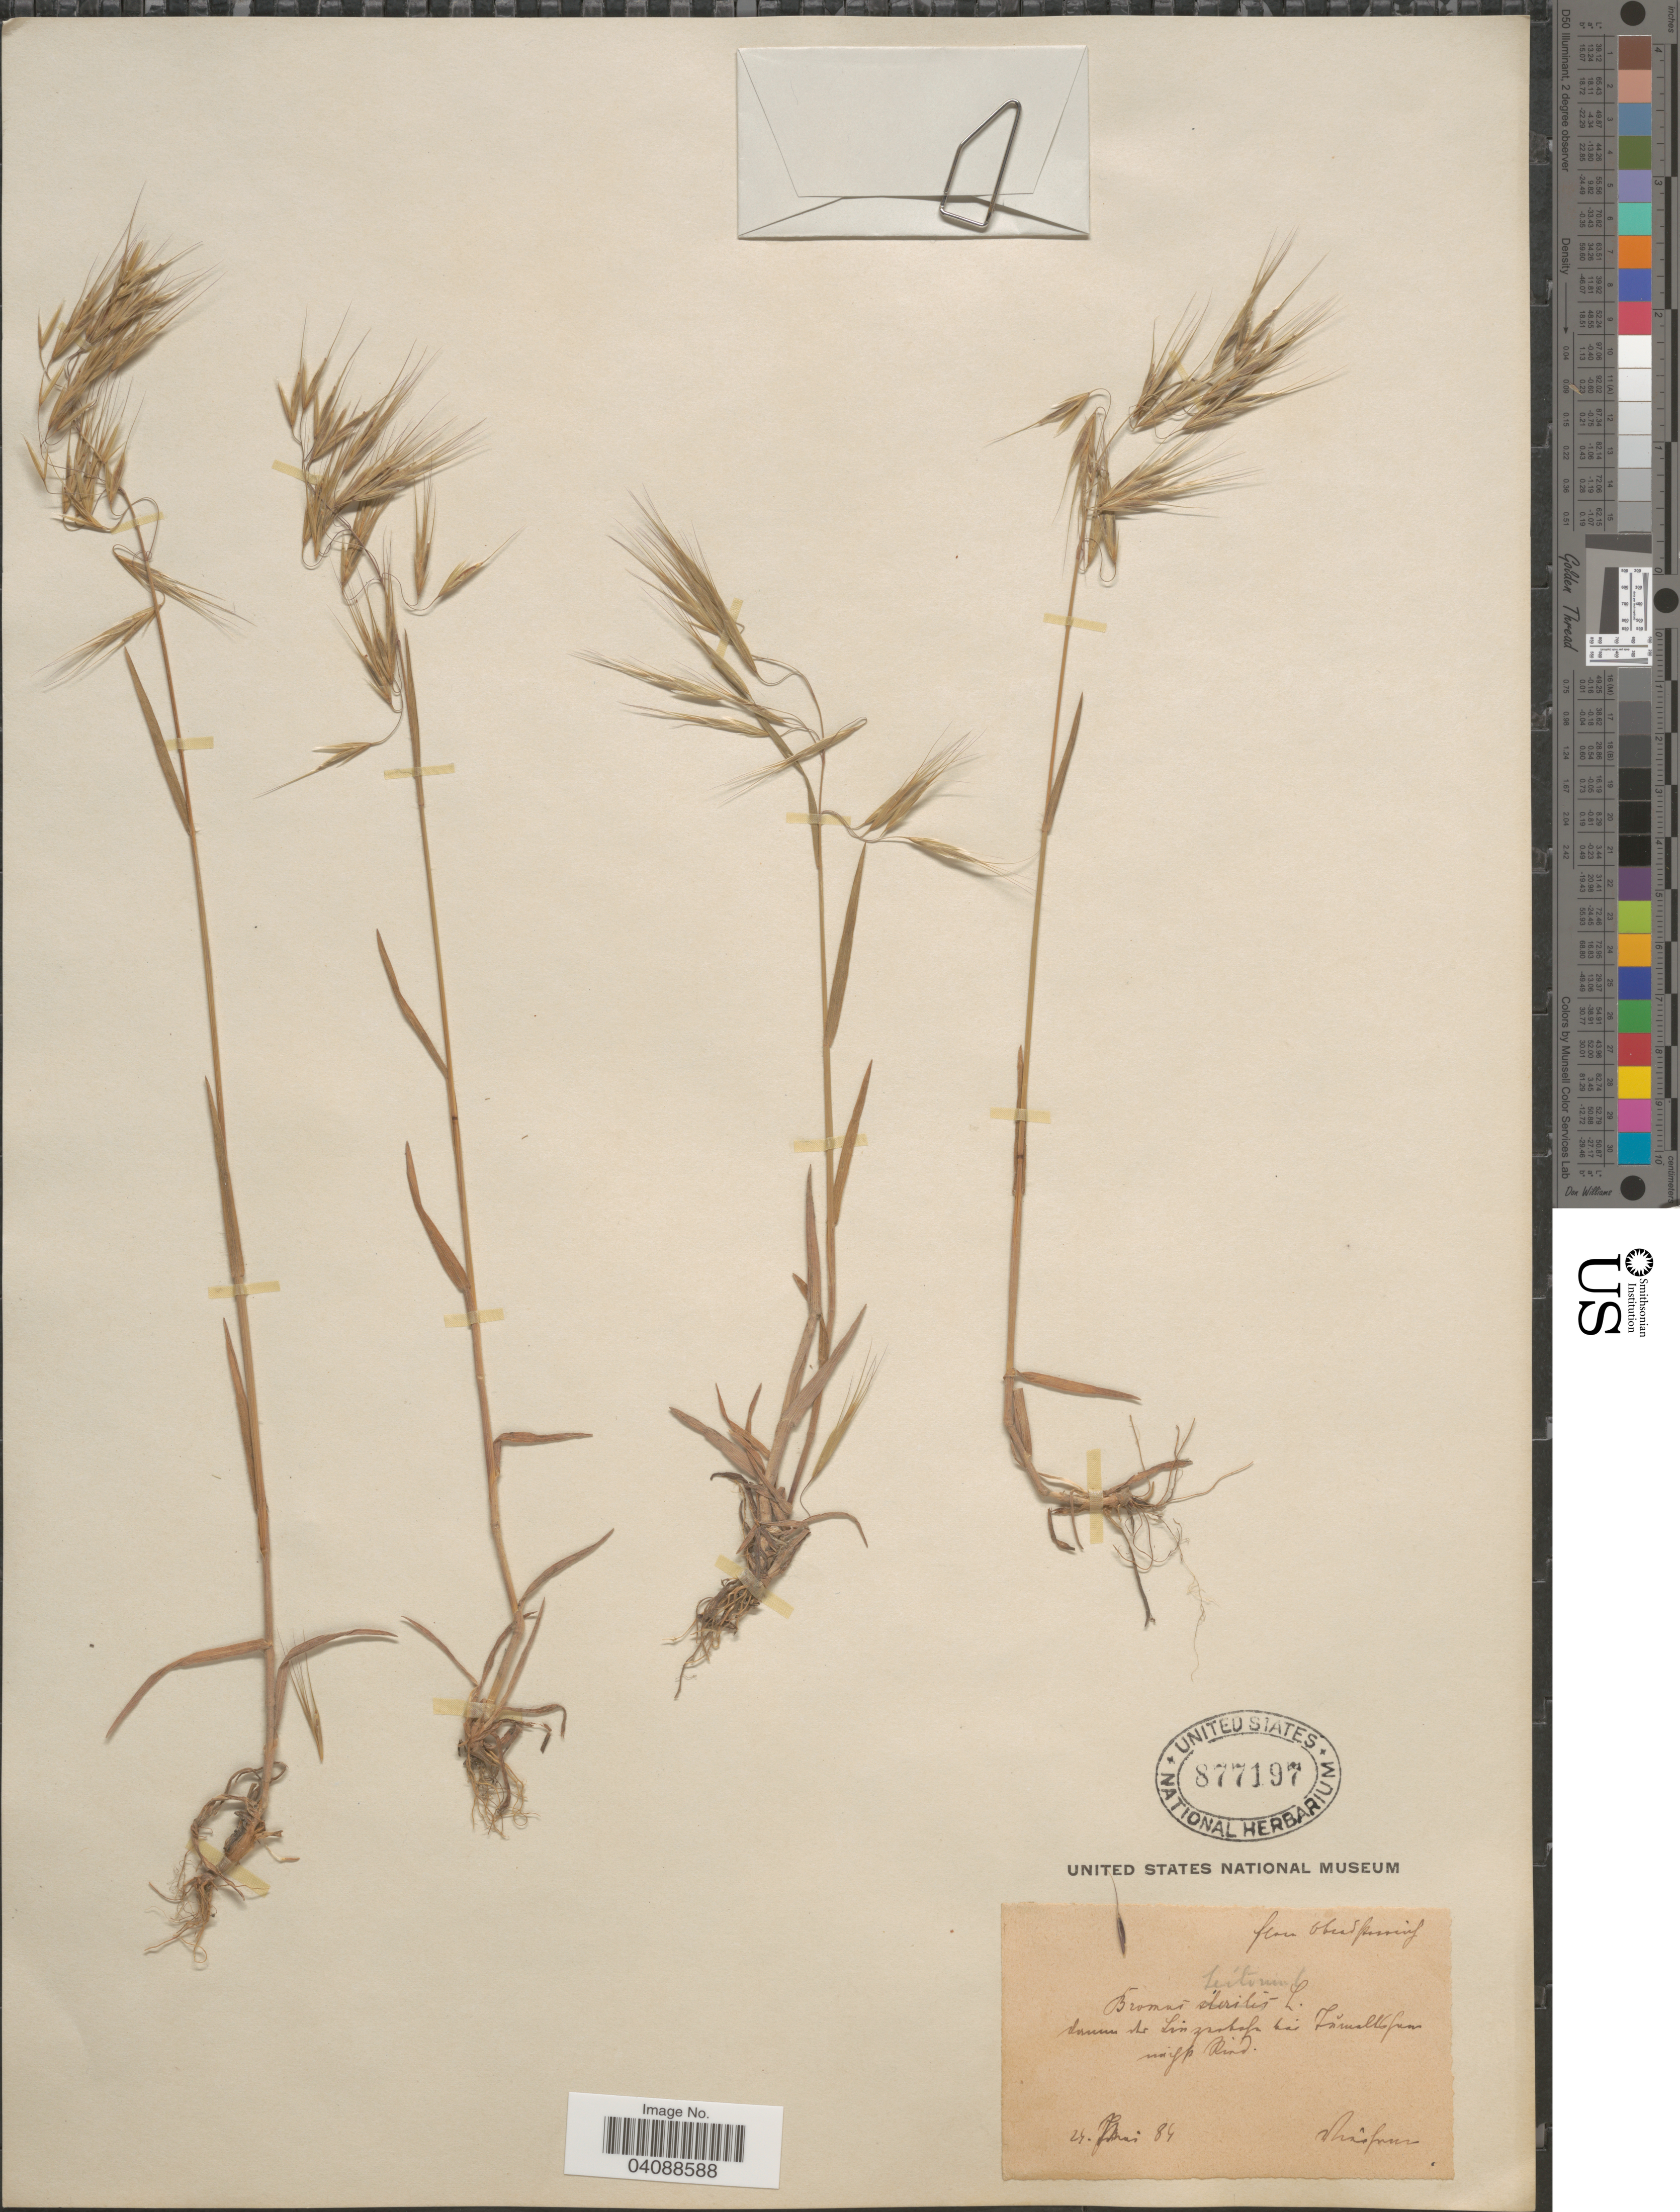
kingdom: Plantae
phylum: Tracheophyta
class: Liliopsida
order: Poales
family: Poaceae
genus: Bromus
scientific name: Bromus tectorum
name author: L.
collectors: F. Vierhapper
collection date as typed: Transcribed d/m/y: 24/5/84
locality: [illegible text].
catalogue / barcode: US 877197